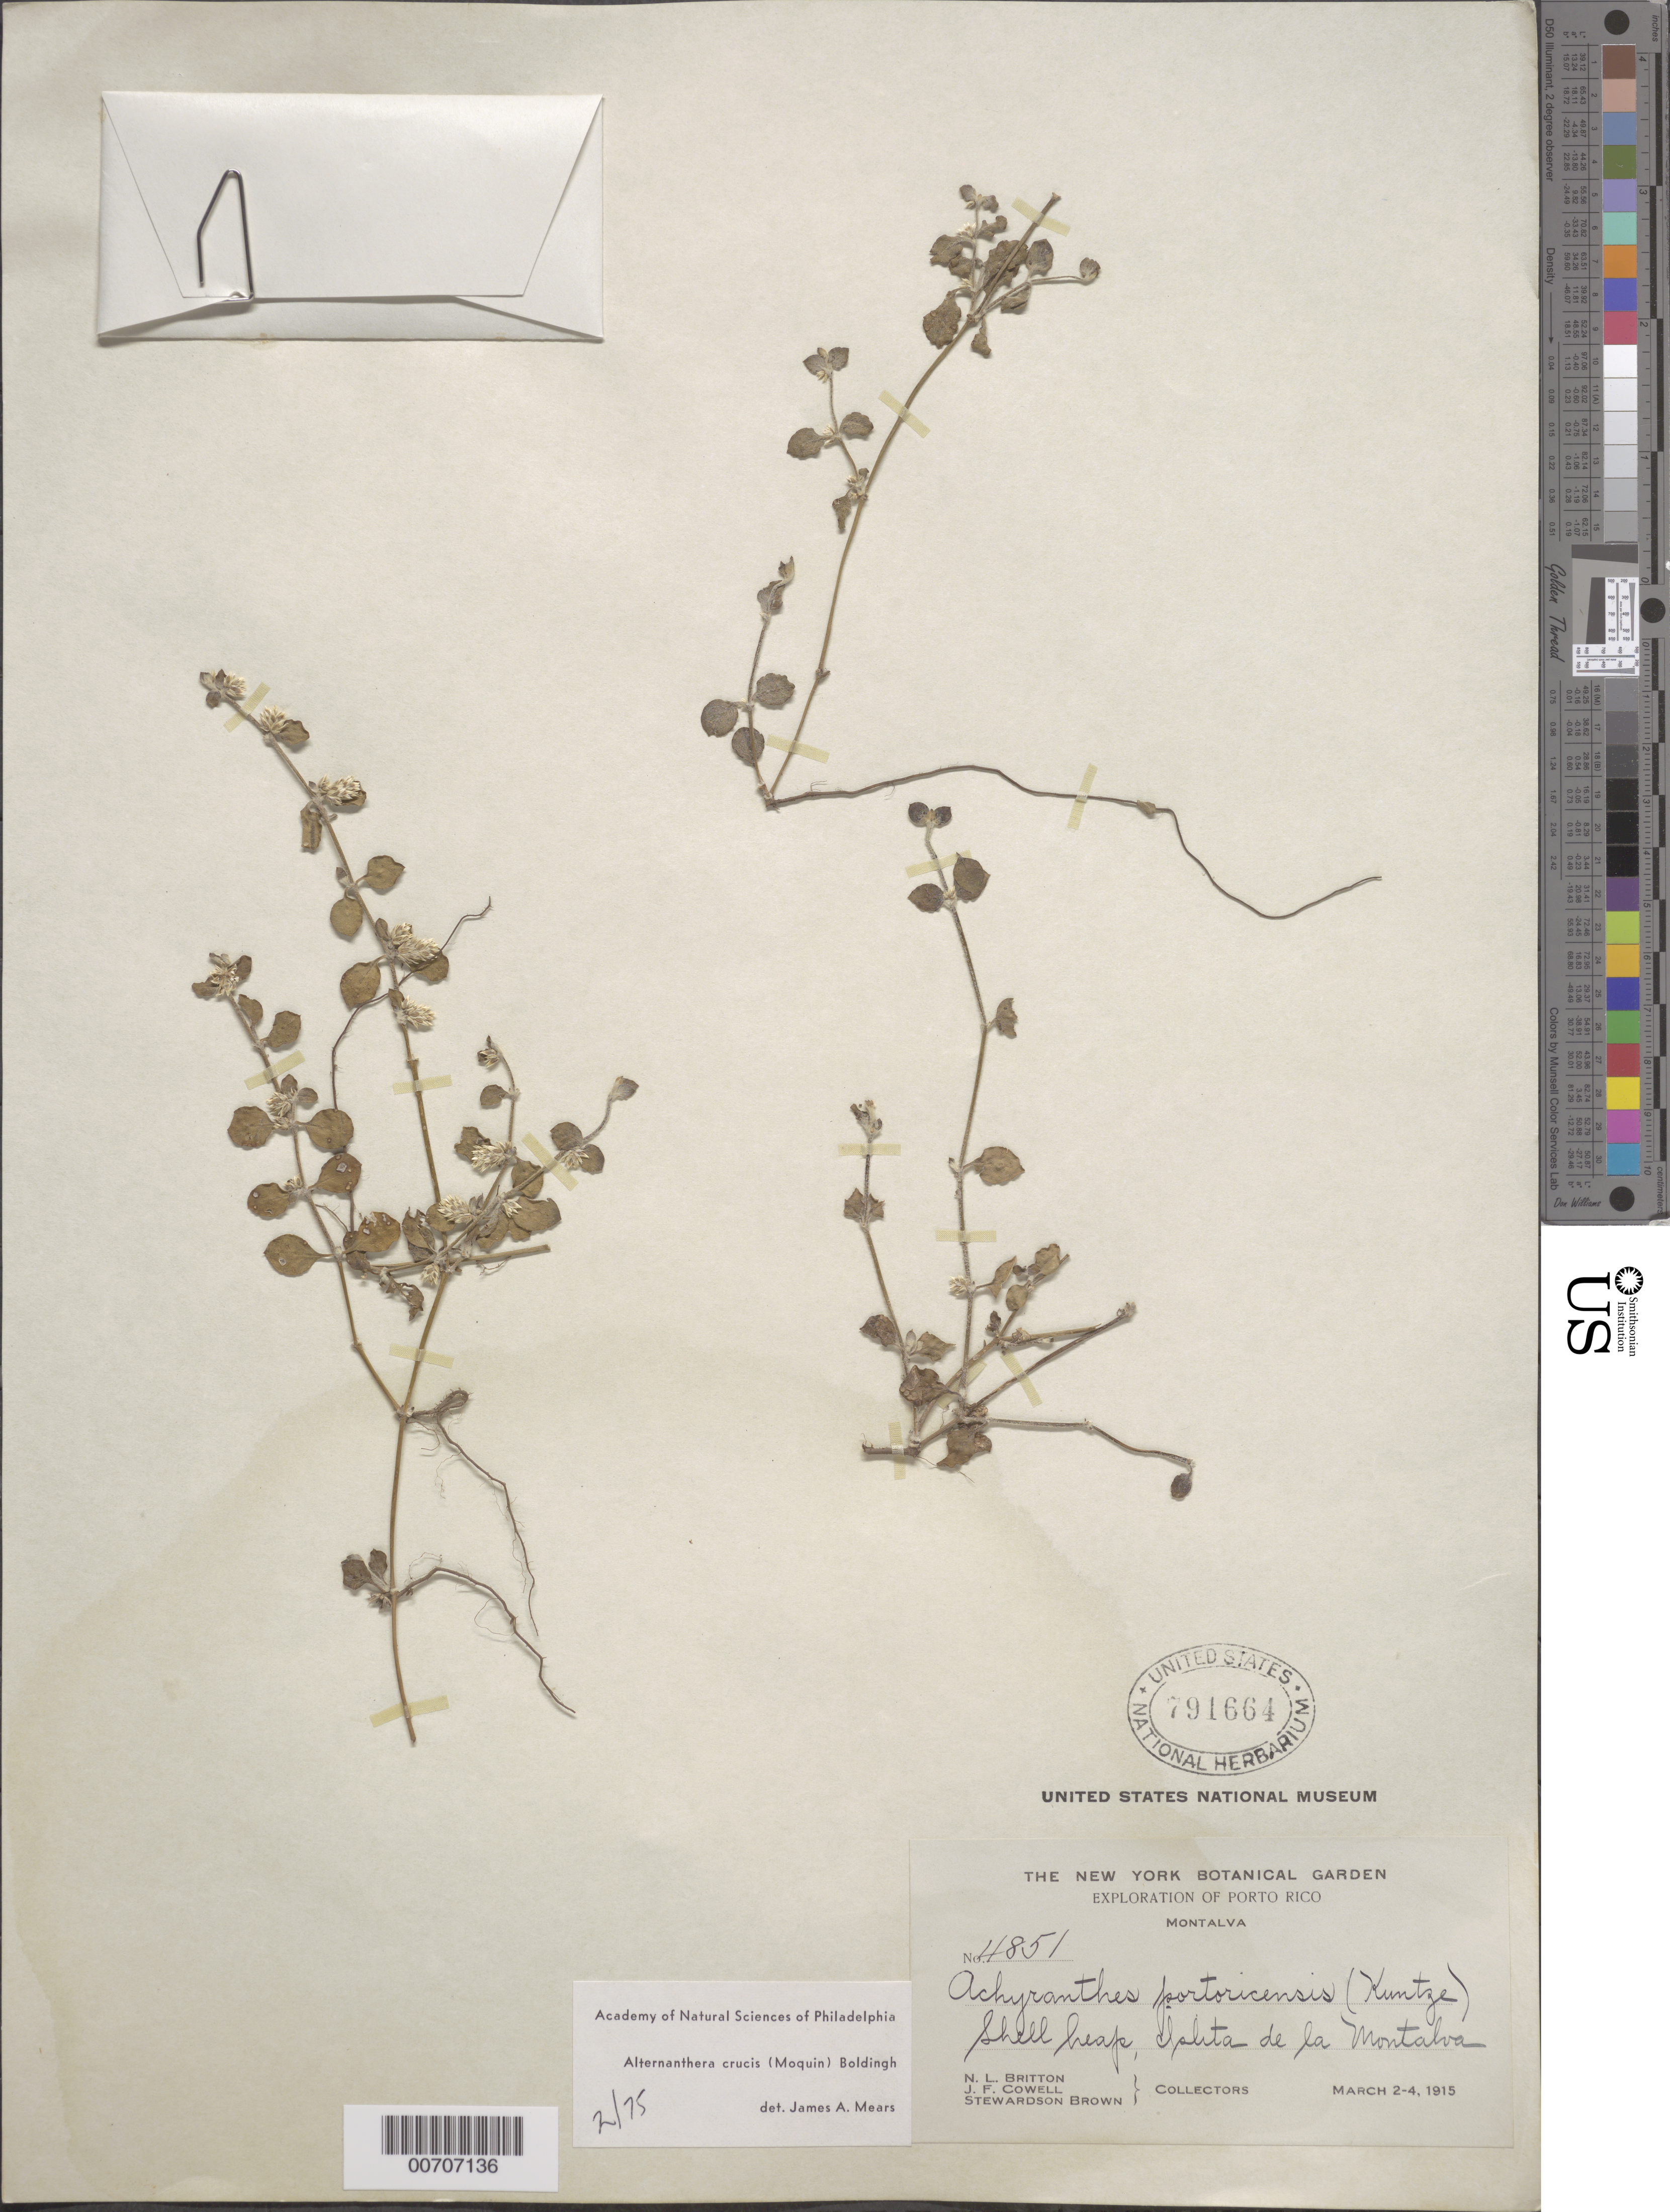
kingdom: Plantae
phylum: Tracheophyta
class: Magnoliopsida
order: Caryophyllales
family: Amaranthaceae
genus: Alternanthera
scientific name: Alternanthera crucis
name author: (Moq.) Bold.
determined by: Mears, J. A., (PH), Academy of Natural Sciences of Philadelphia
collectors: N. Britton, J. F. Cowell & S. Brown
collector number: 4851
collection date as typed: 02 Mar 1915 to 04 Mar 1915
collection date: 1915-03-02/1915-03-04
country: Puerto Rico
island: Greater Antilles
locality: Montalva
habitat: Shell heap, Islita d ela Montalva.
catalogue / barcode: US 791664